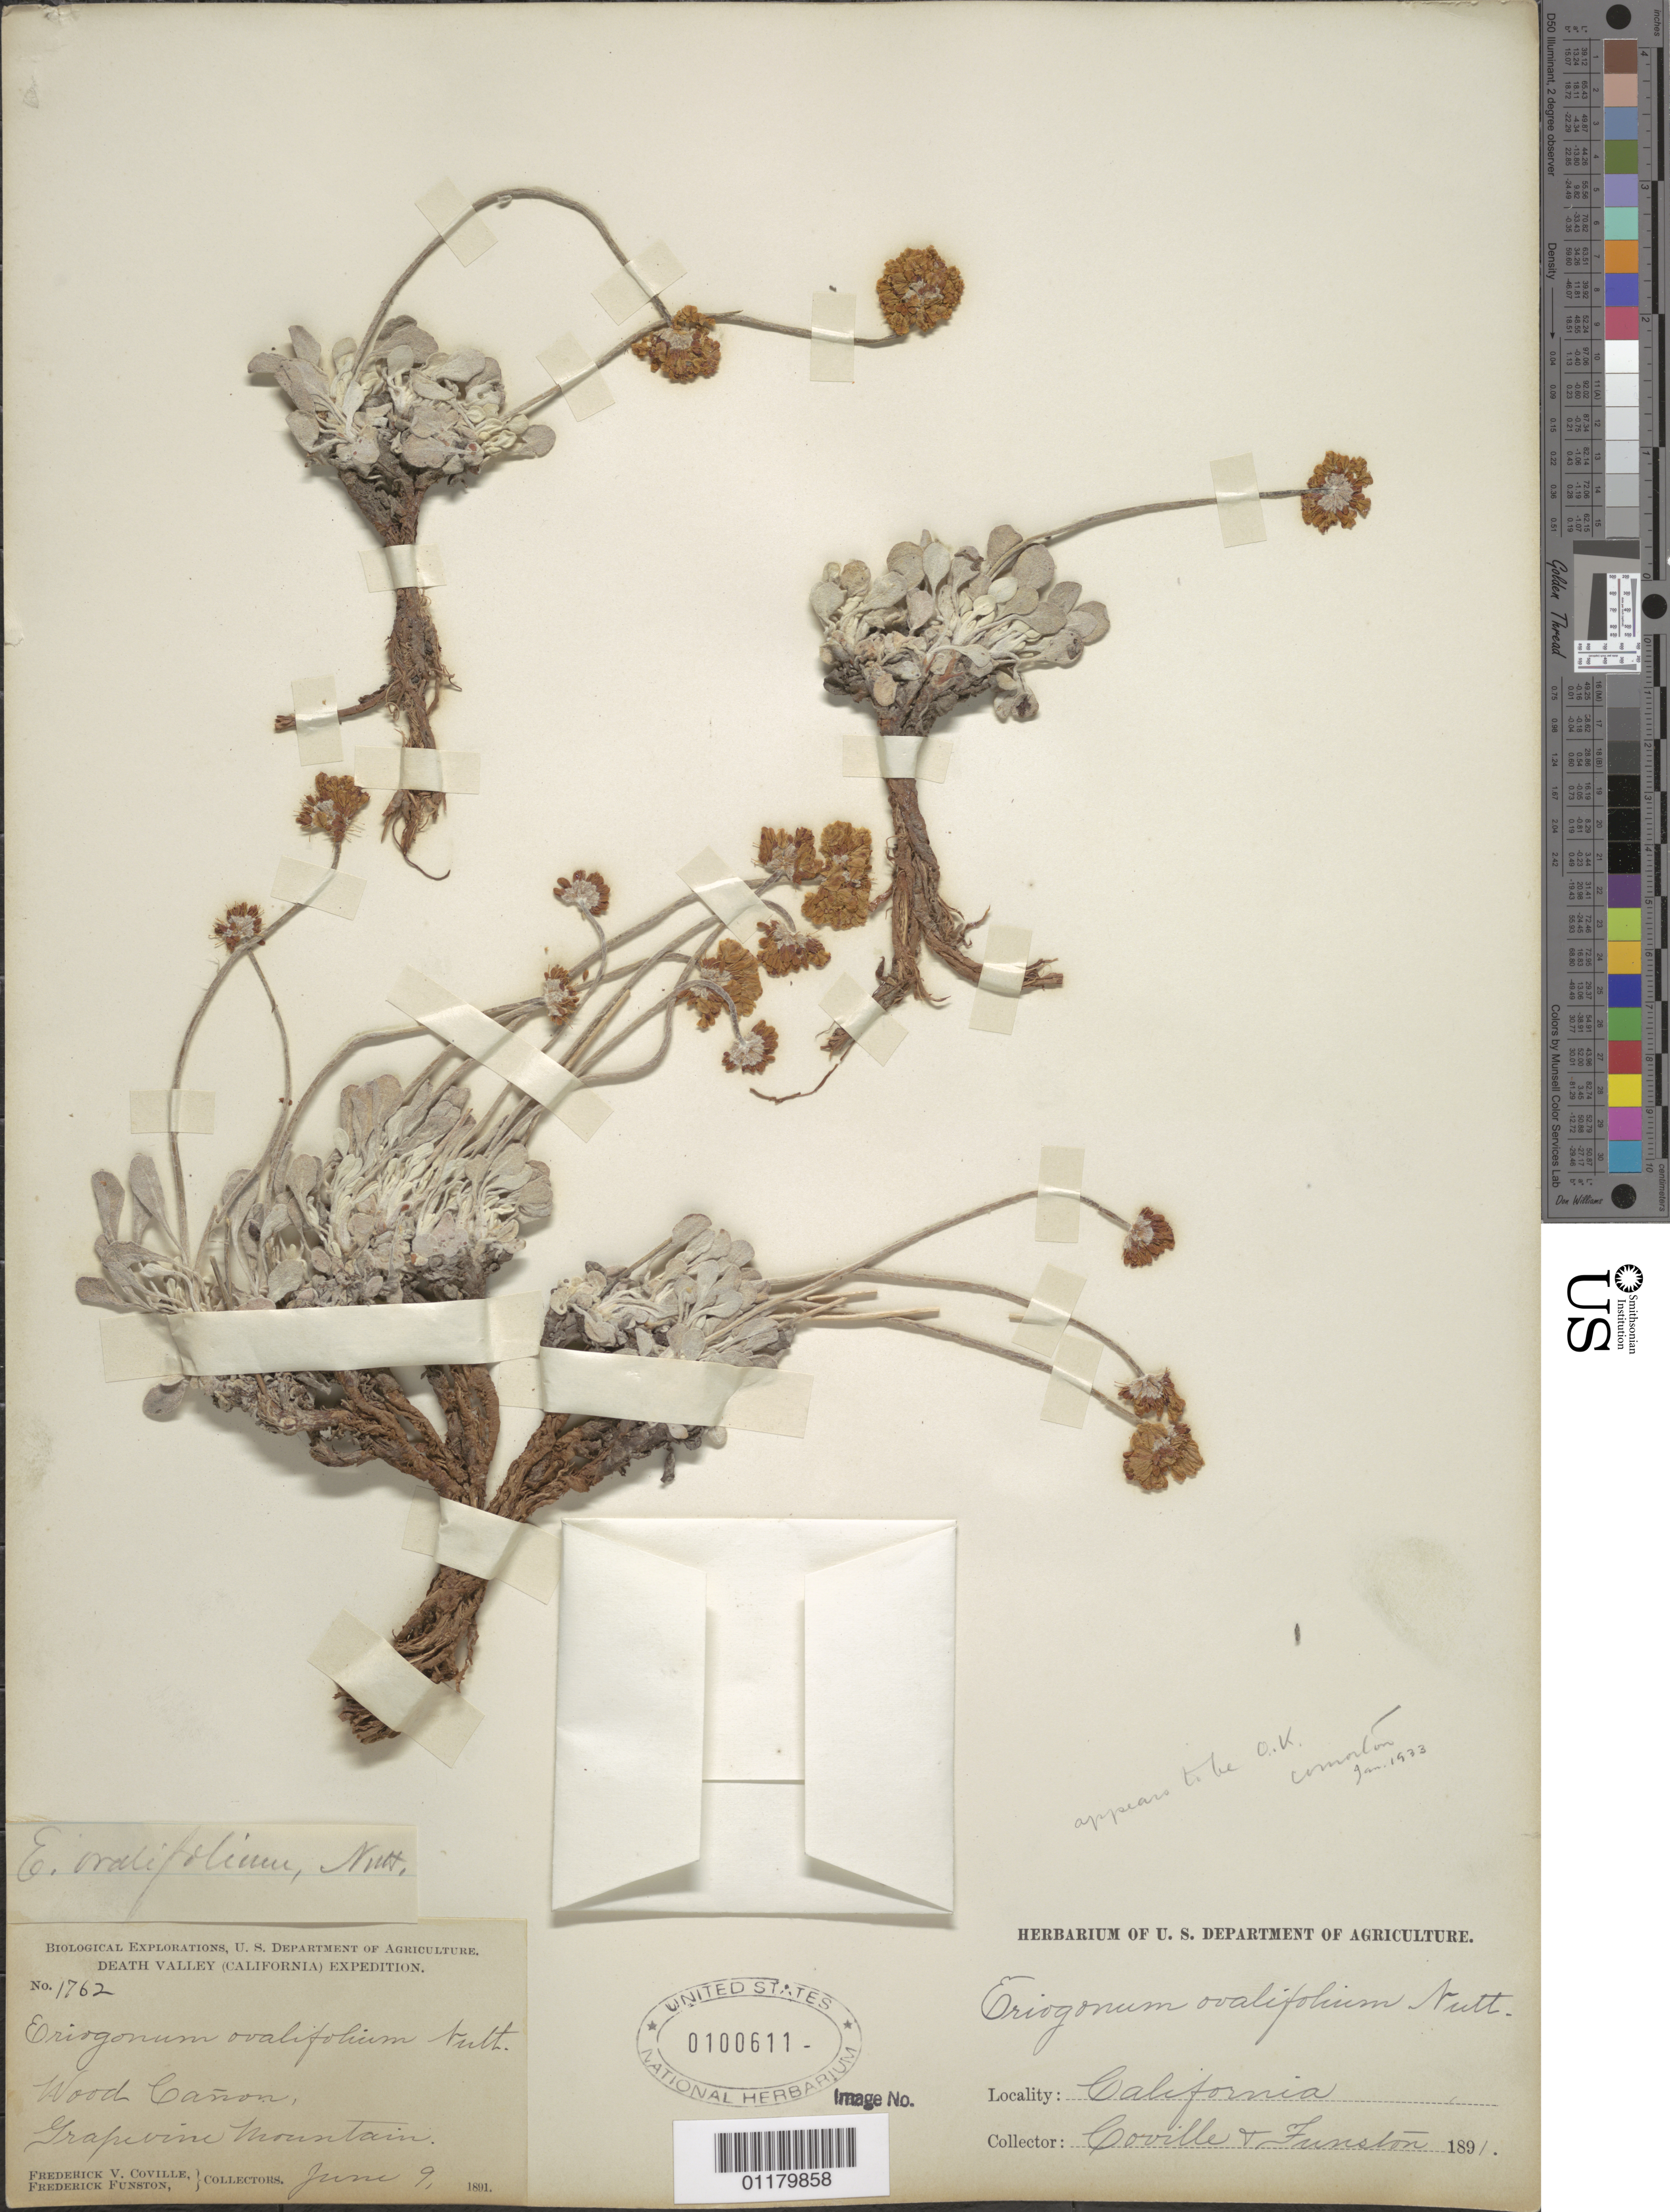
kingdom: Plantae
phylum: Tracheophyta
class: Magnoliopsida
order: Caryophyllales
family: Polygonaceae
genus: Eriogonum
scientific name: Eriogonum ovalifolium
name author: Nutt.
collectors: F. V. Coville & F. Funston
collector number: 1762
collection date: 1891-06-09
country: United States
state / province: California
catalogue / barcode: US 100611